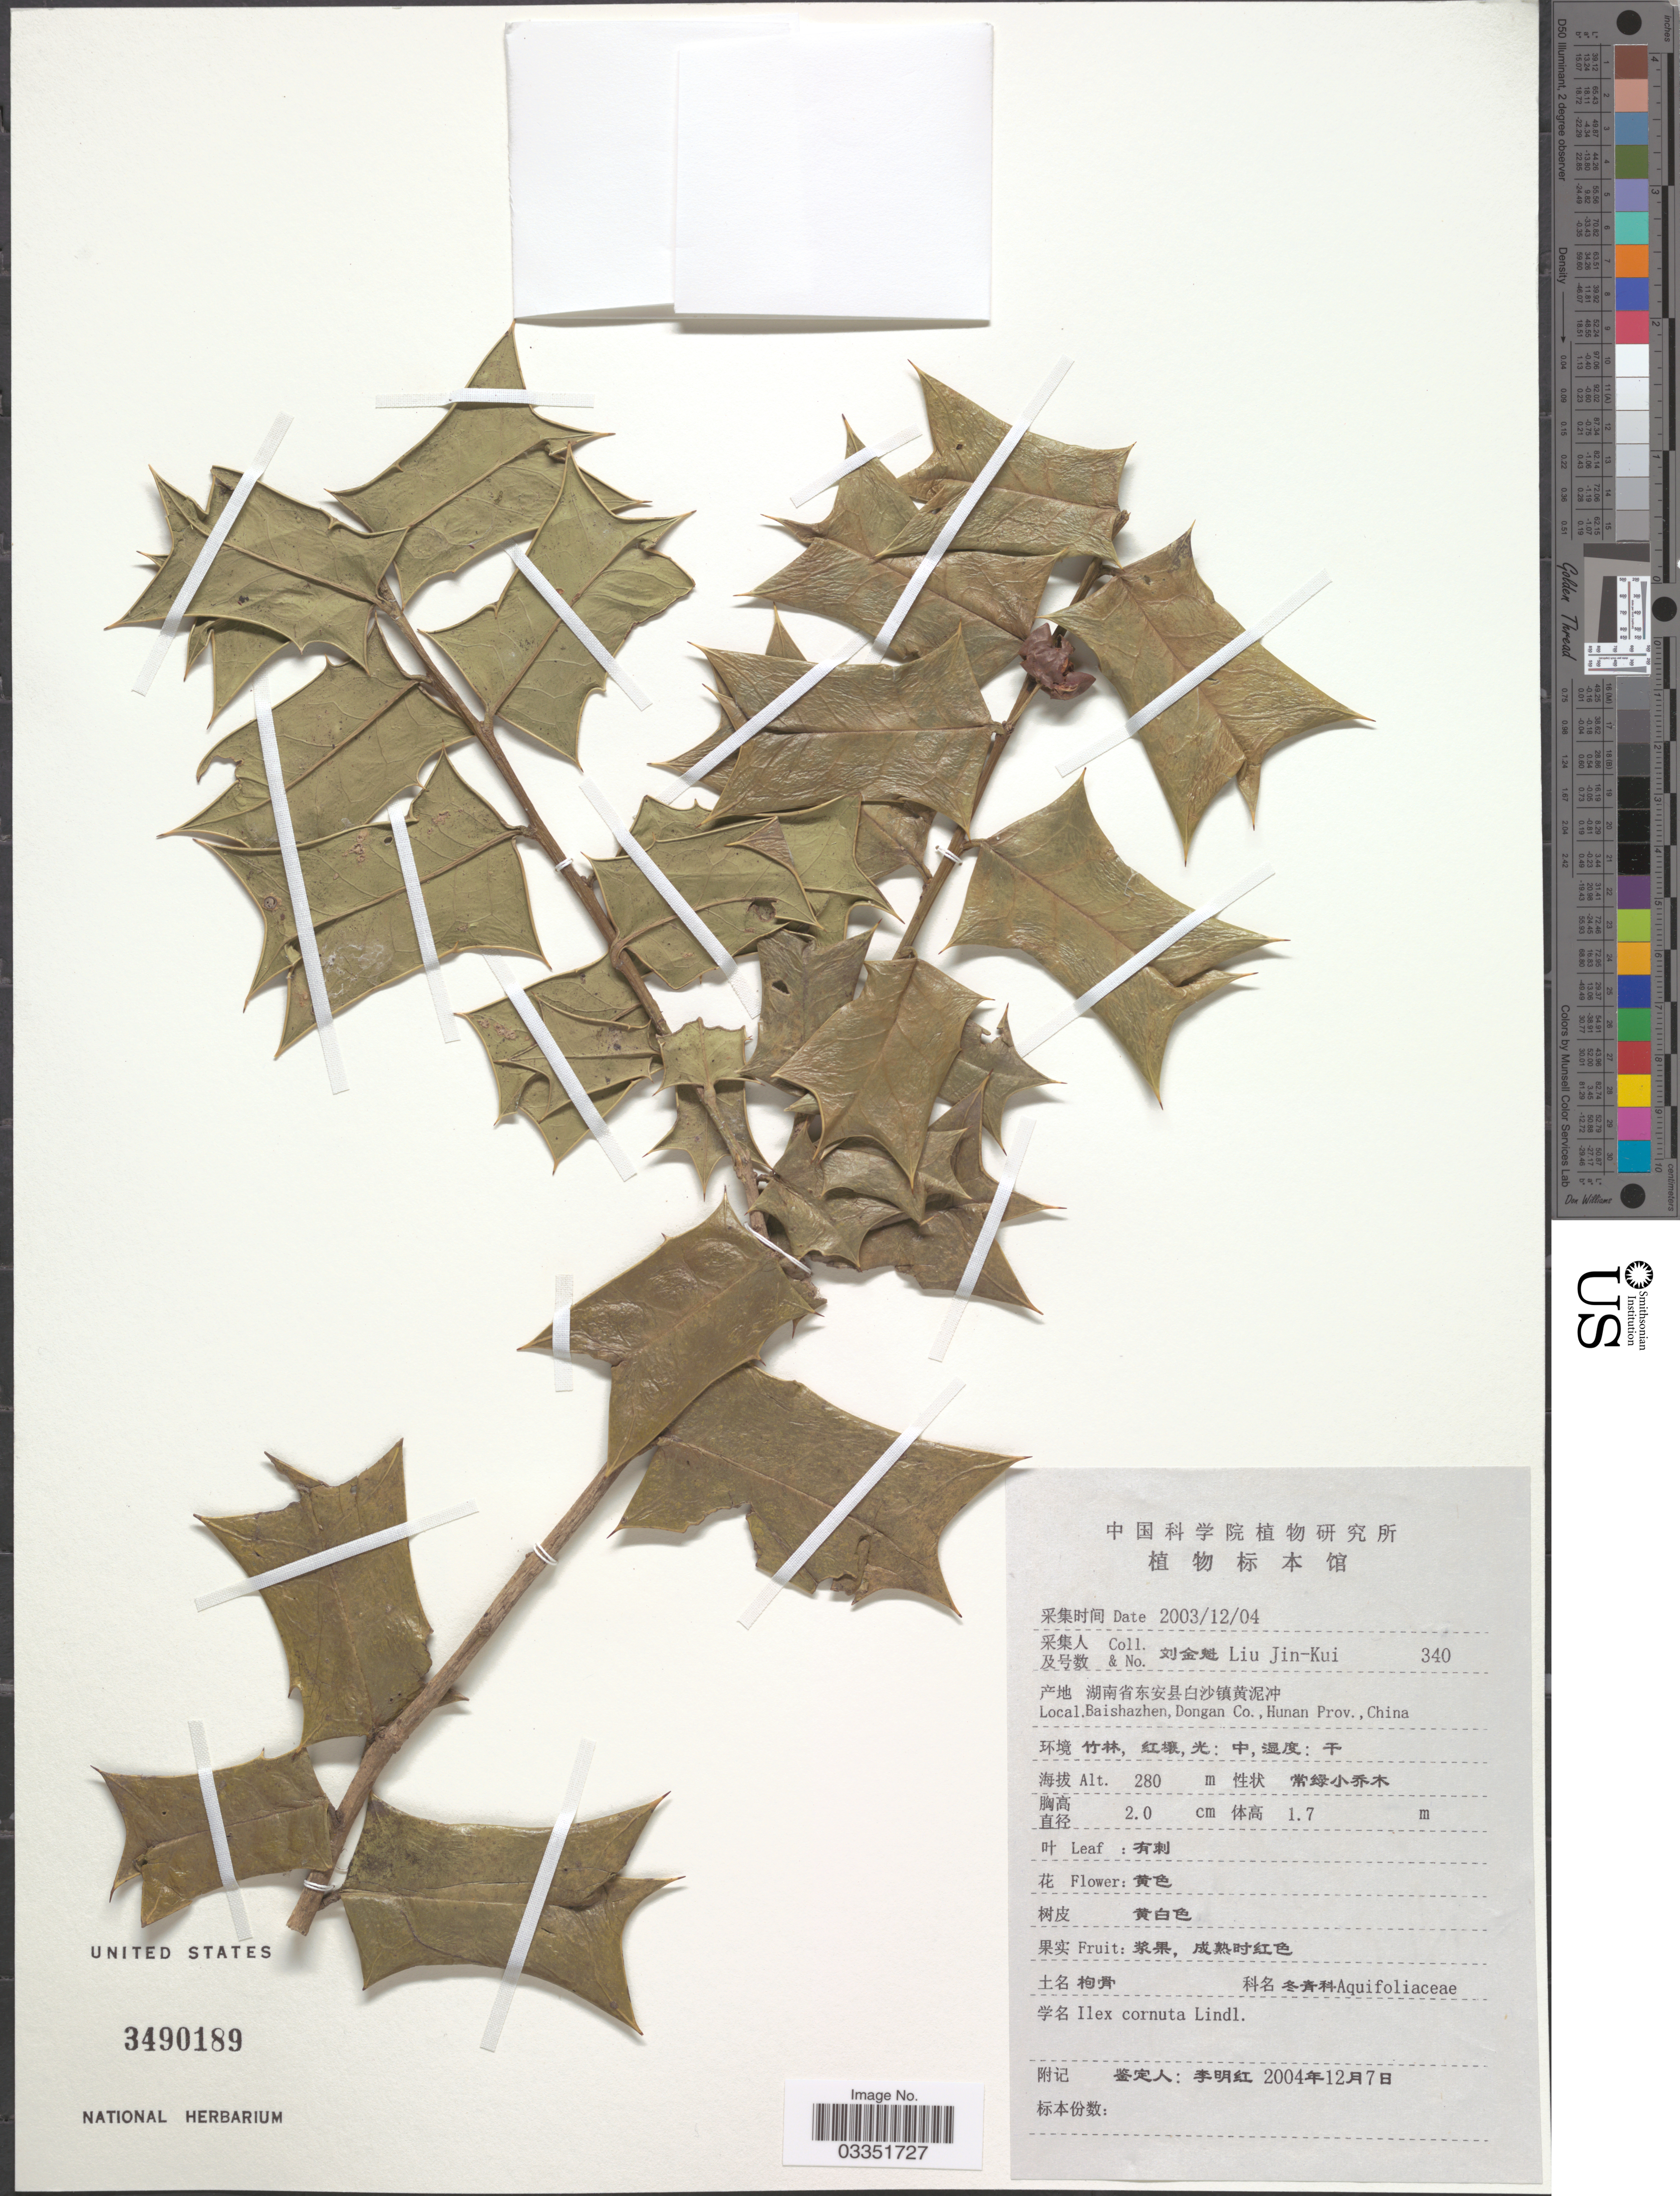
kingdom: Plantae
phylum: Tracheophyta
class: Magnoliopsida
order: Aquifoliales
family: Aquifoliaceae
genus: Ilex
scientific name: Ilex cornuta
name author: Lindl. & Paxton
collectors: Liu Jin-Kui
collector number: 340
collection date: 2003-12-04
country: China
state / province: Hunan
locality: Baishazhen, Dongan Co.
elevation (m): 280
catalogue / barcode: US 3490189